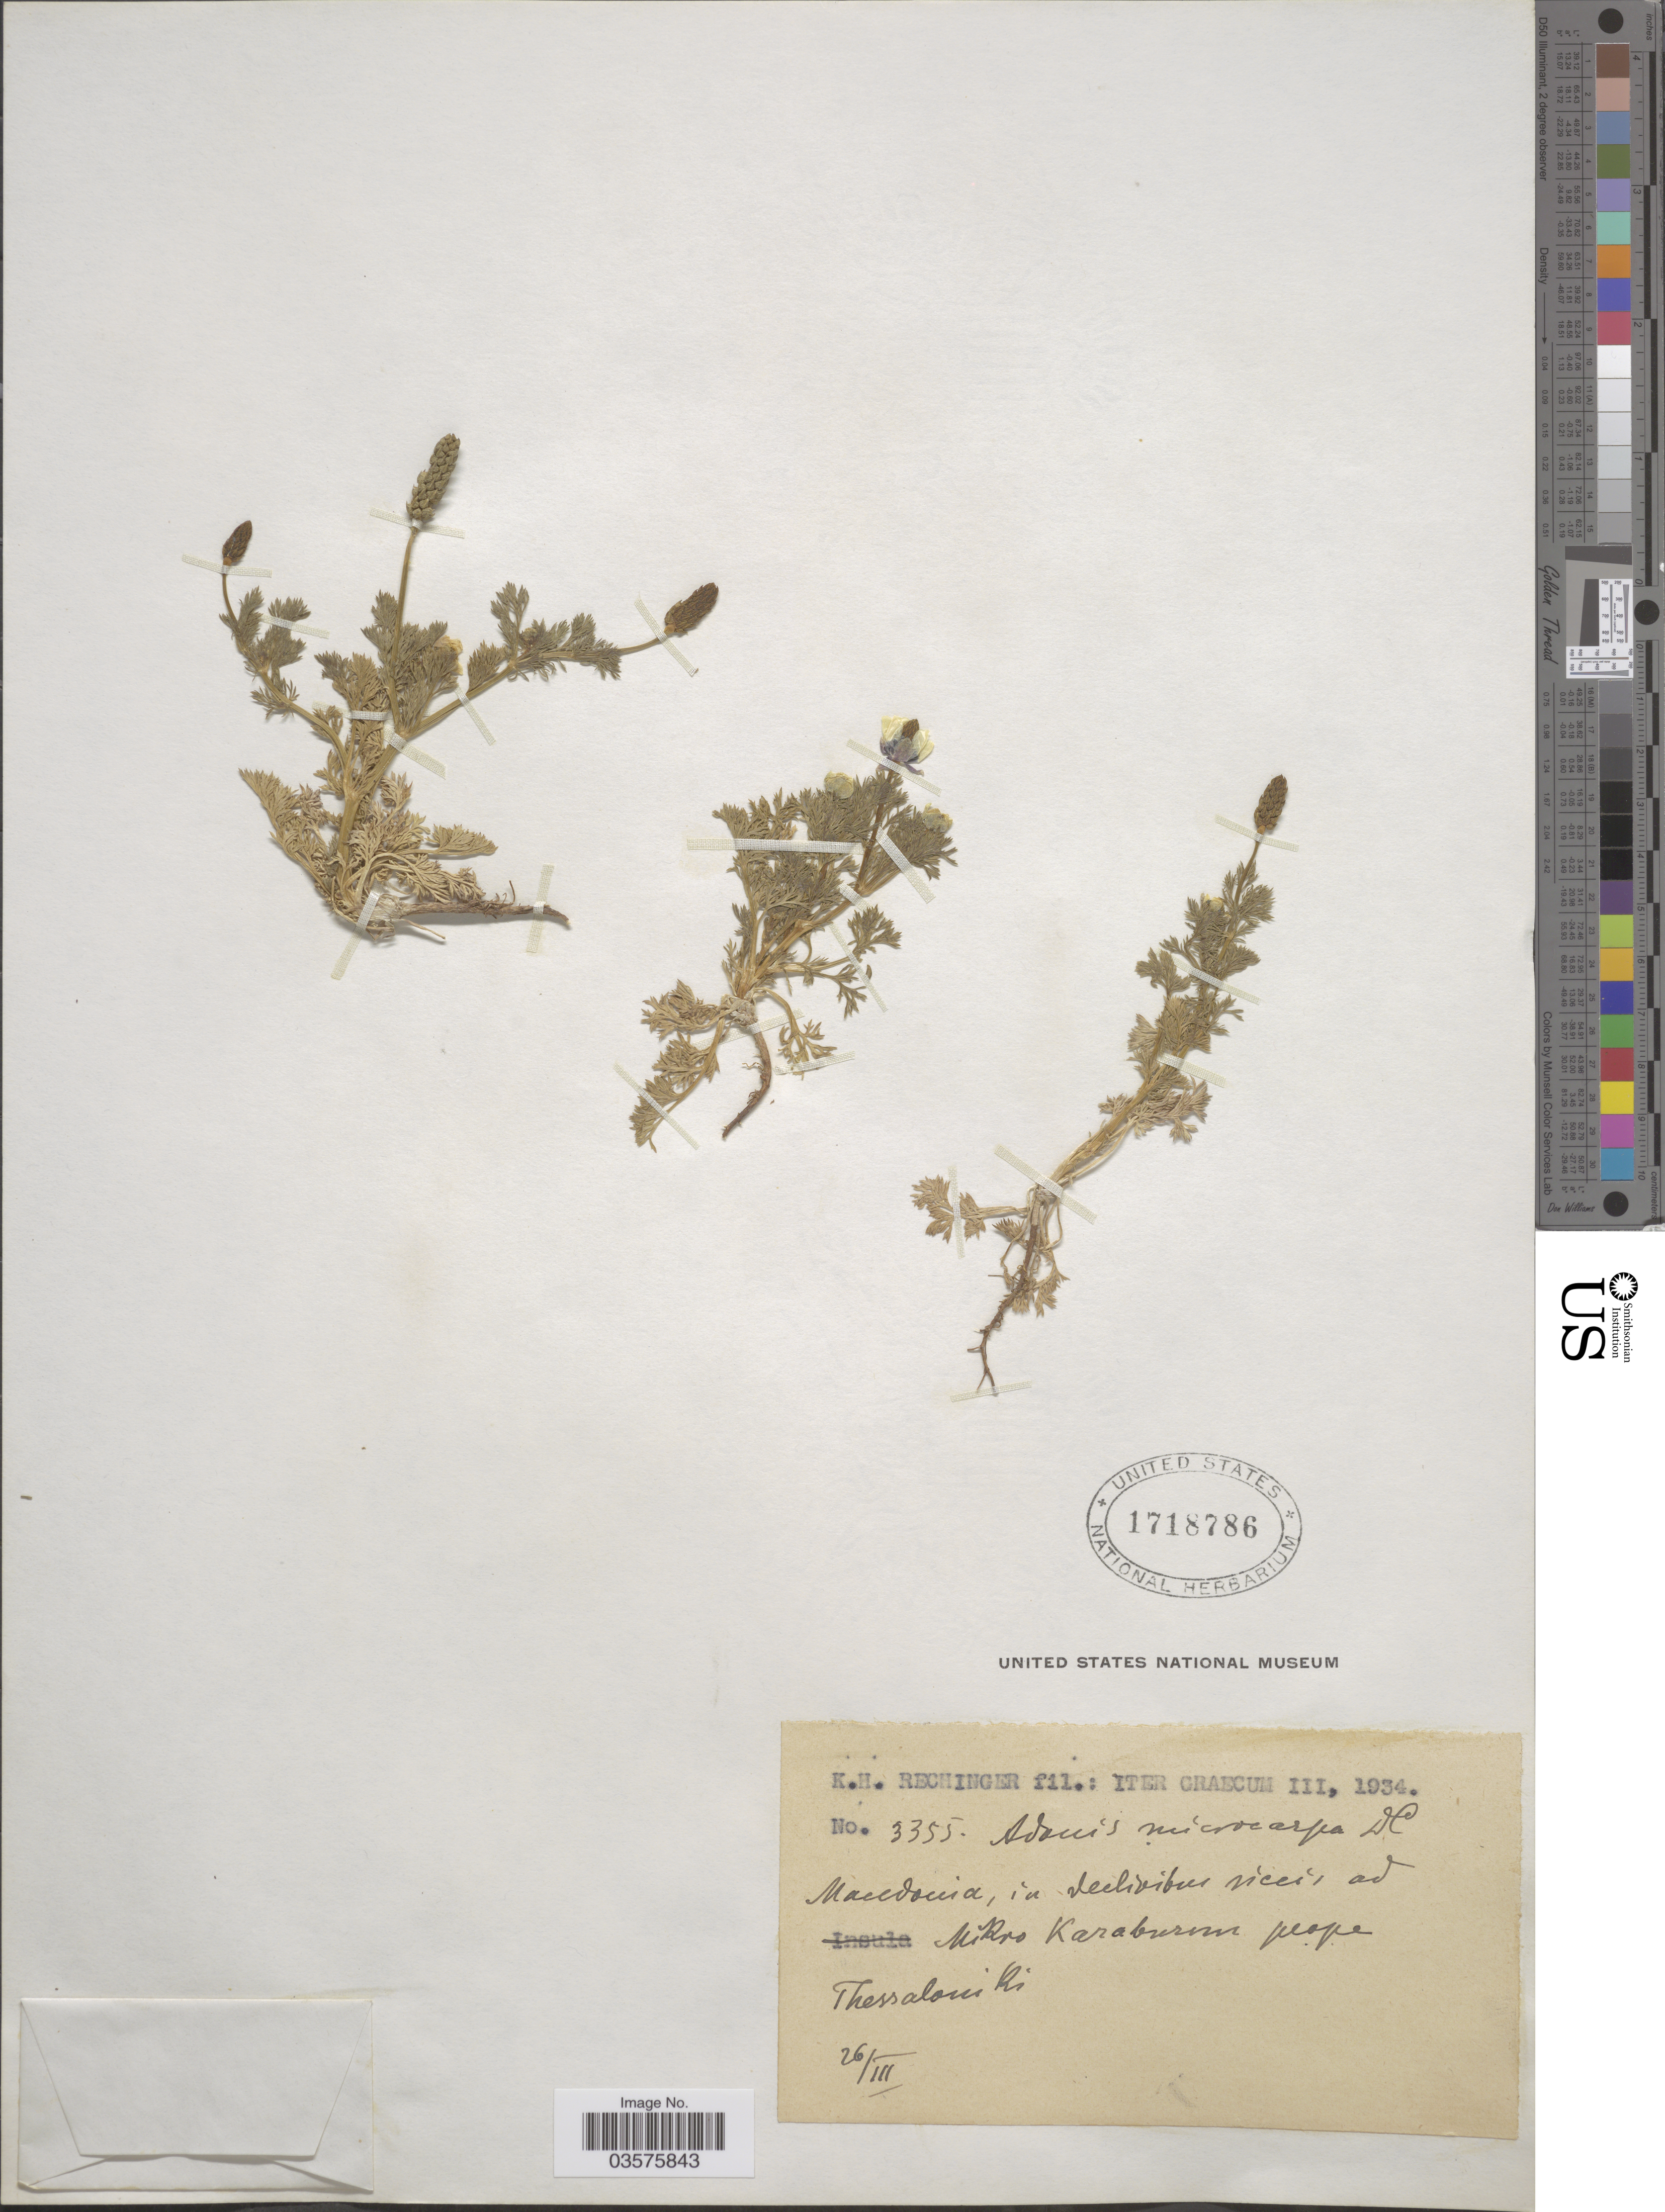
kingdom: Plantae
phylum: Tracheophyta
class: Magnoliopsida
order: Ranunculales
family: Ranunculaceae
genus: Adonis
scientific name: Adonis microcarpa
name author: DC.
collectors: K. H. Rechinger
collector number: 3355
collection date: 1934-03-26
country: Greece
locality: Iter Graecum. Macedonia, in declivibus siccis, ad Mikro Karaburun prope Thessaloniki.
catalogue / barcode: US 1718786